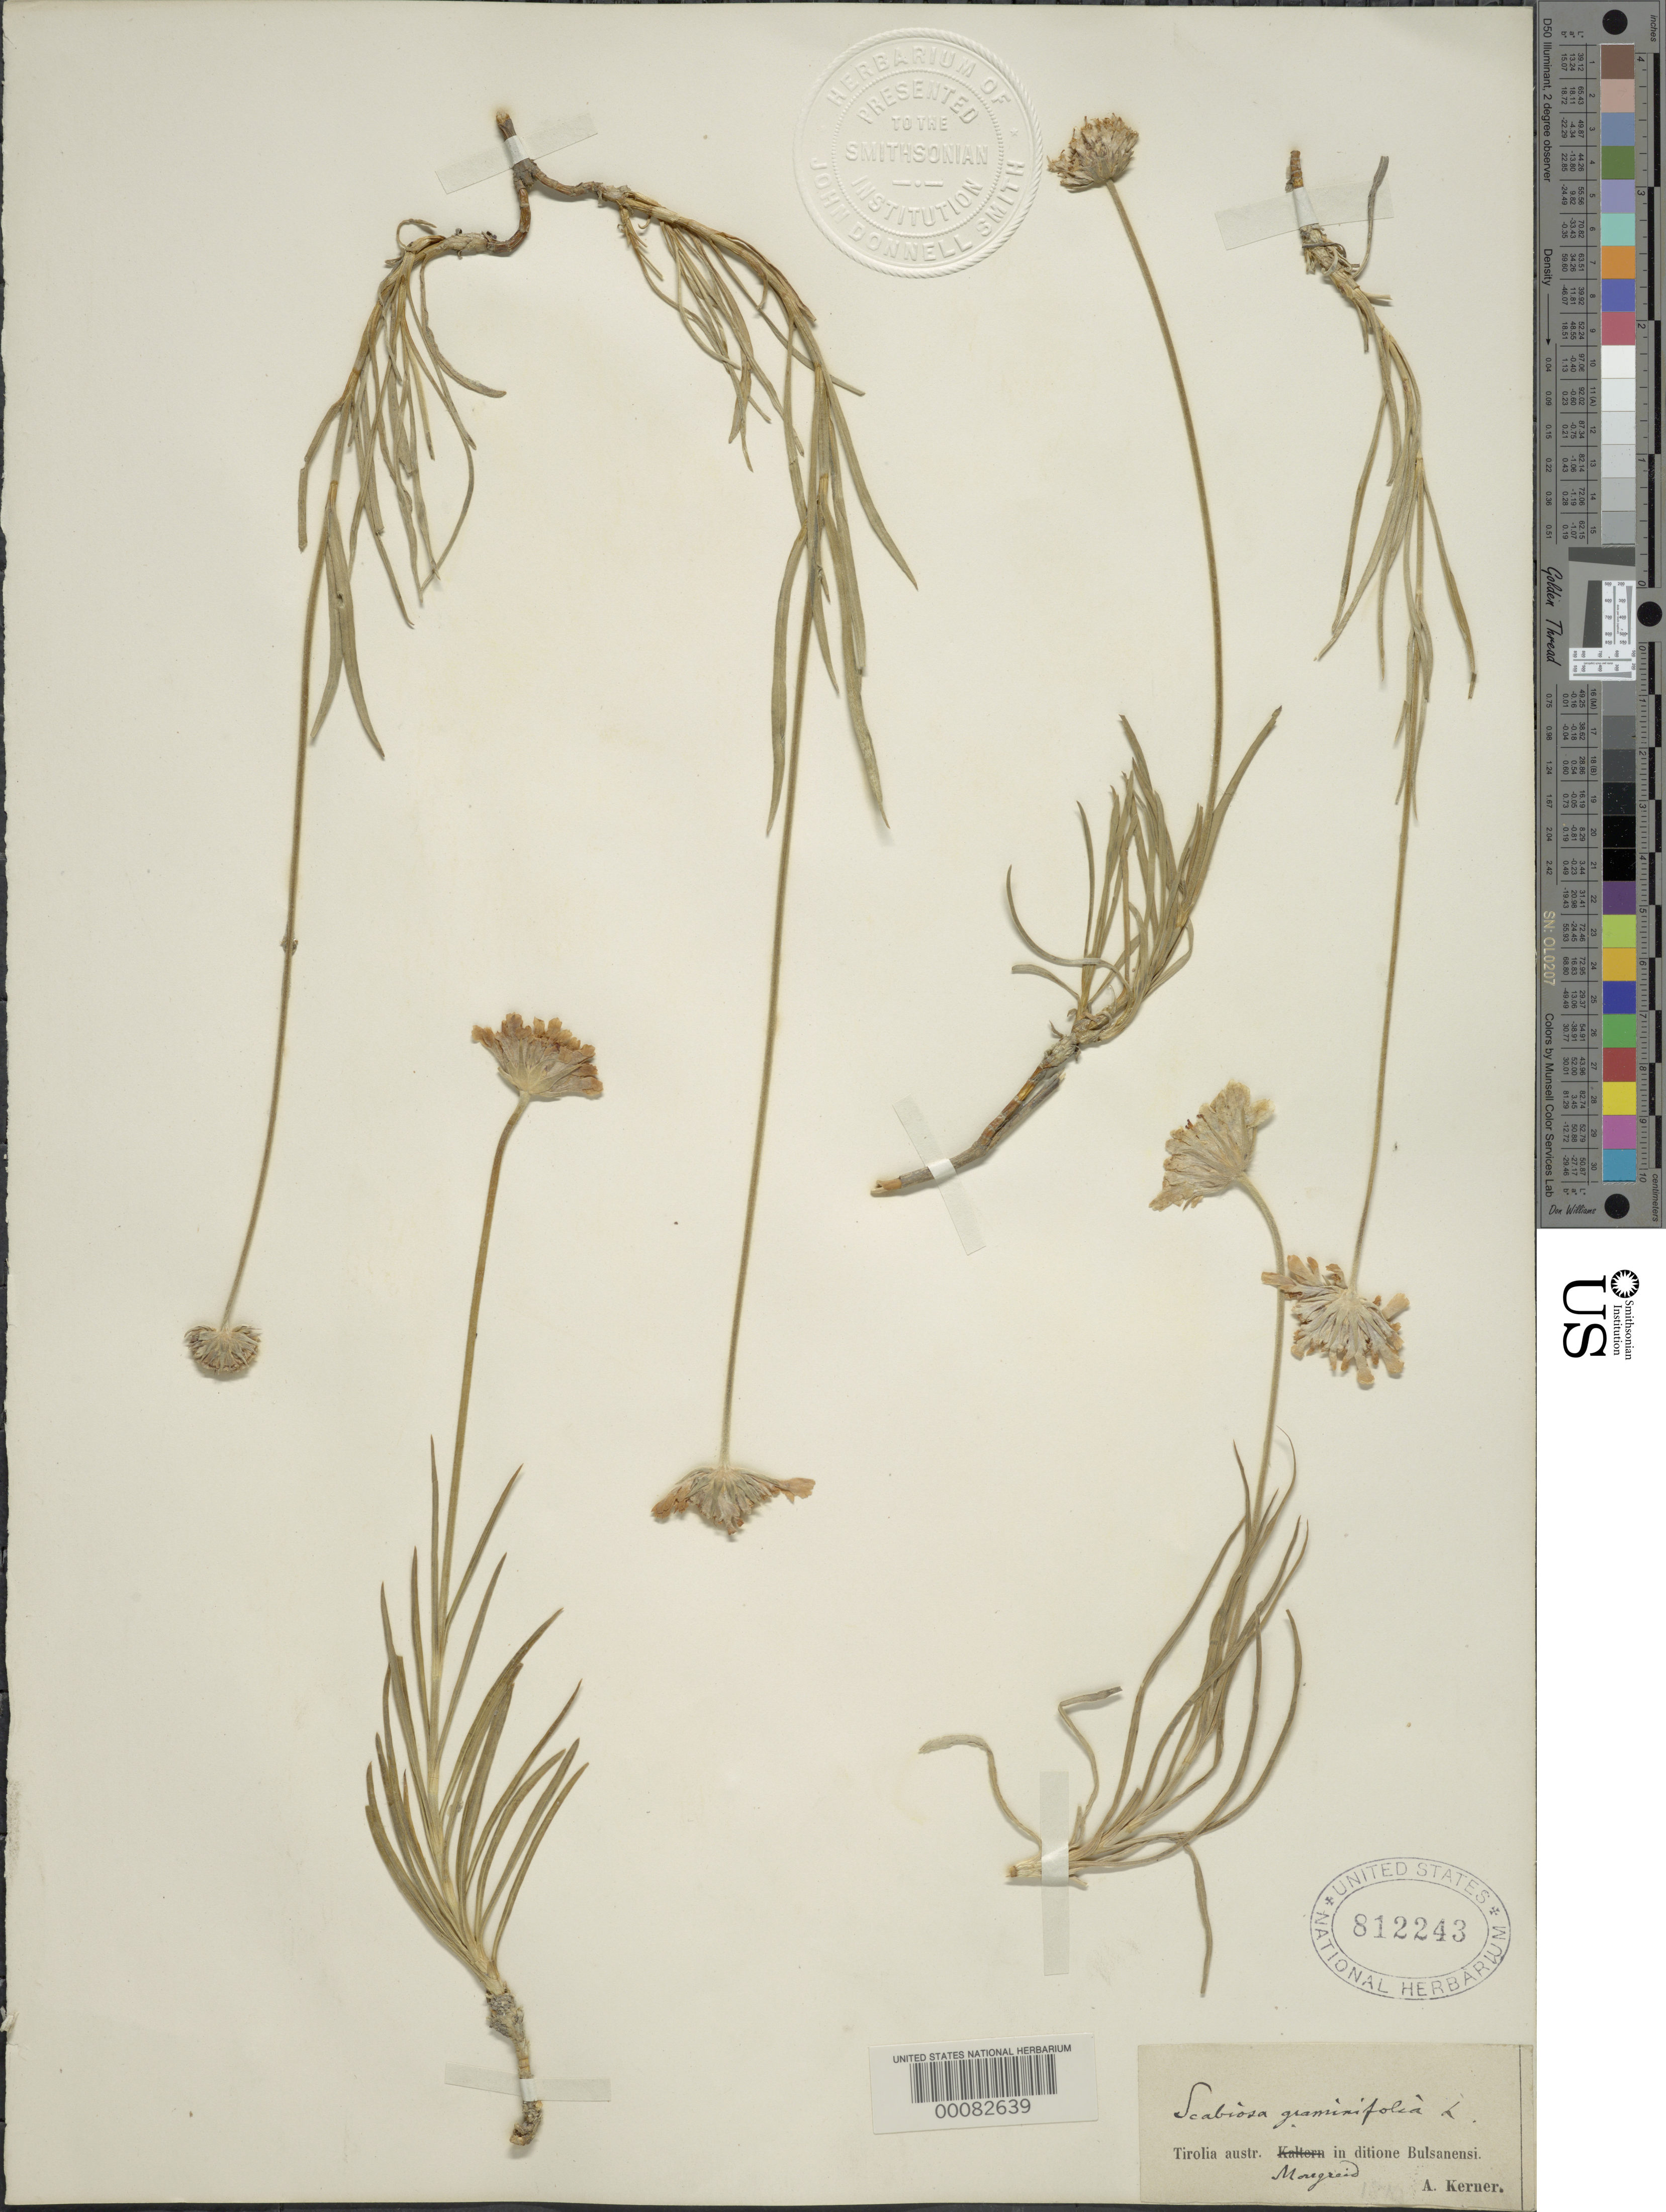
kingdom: Plantae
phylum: Tracheophyta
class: Magnoliopsida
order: Dipsacales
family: Caprifoliaceae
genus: Scabiosa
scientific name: Scabiosa graminifolia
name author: L.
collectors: A. Kerner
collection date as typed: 1810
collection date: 1810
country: Austria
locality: Maregriano. [Country: Itay?]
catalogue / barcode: US 812243